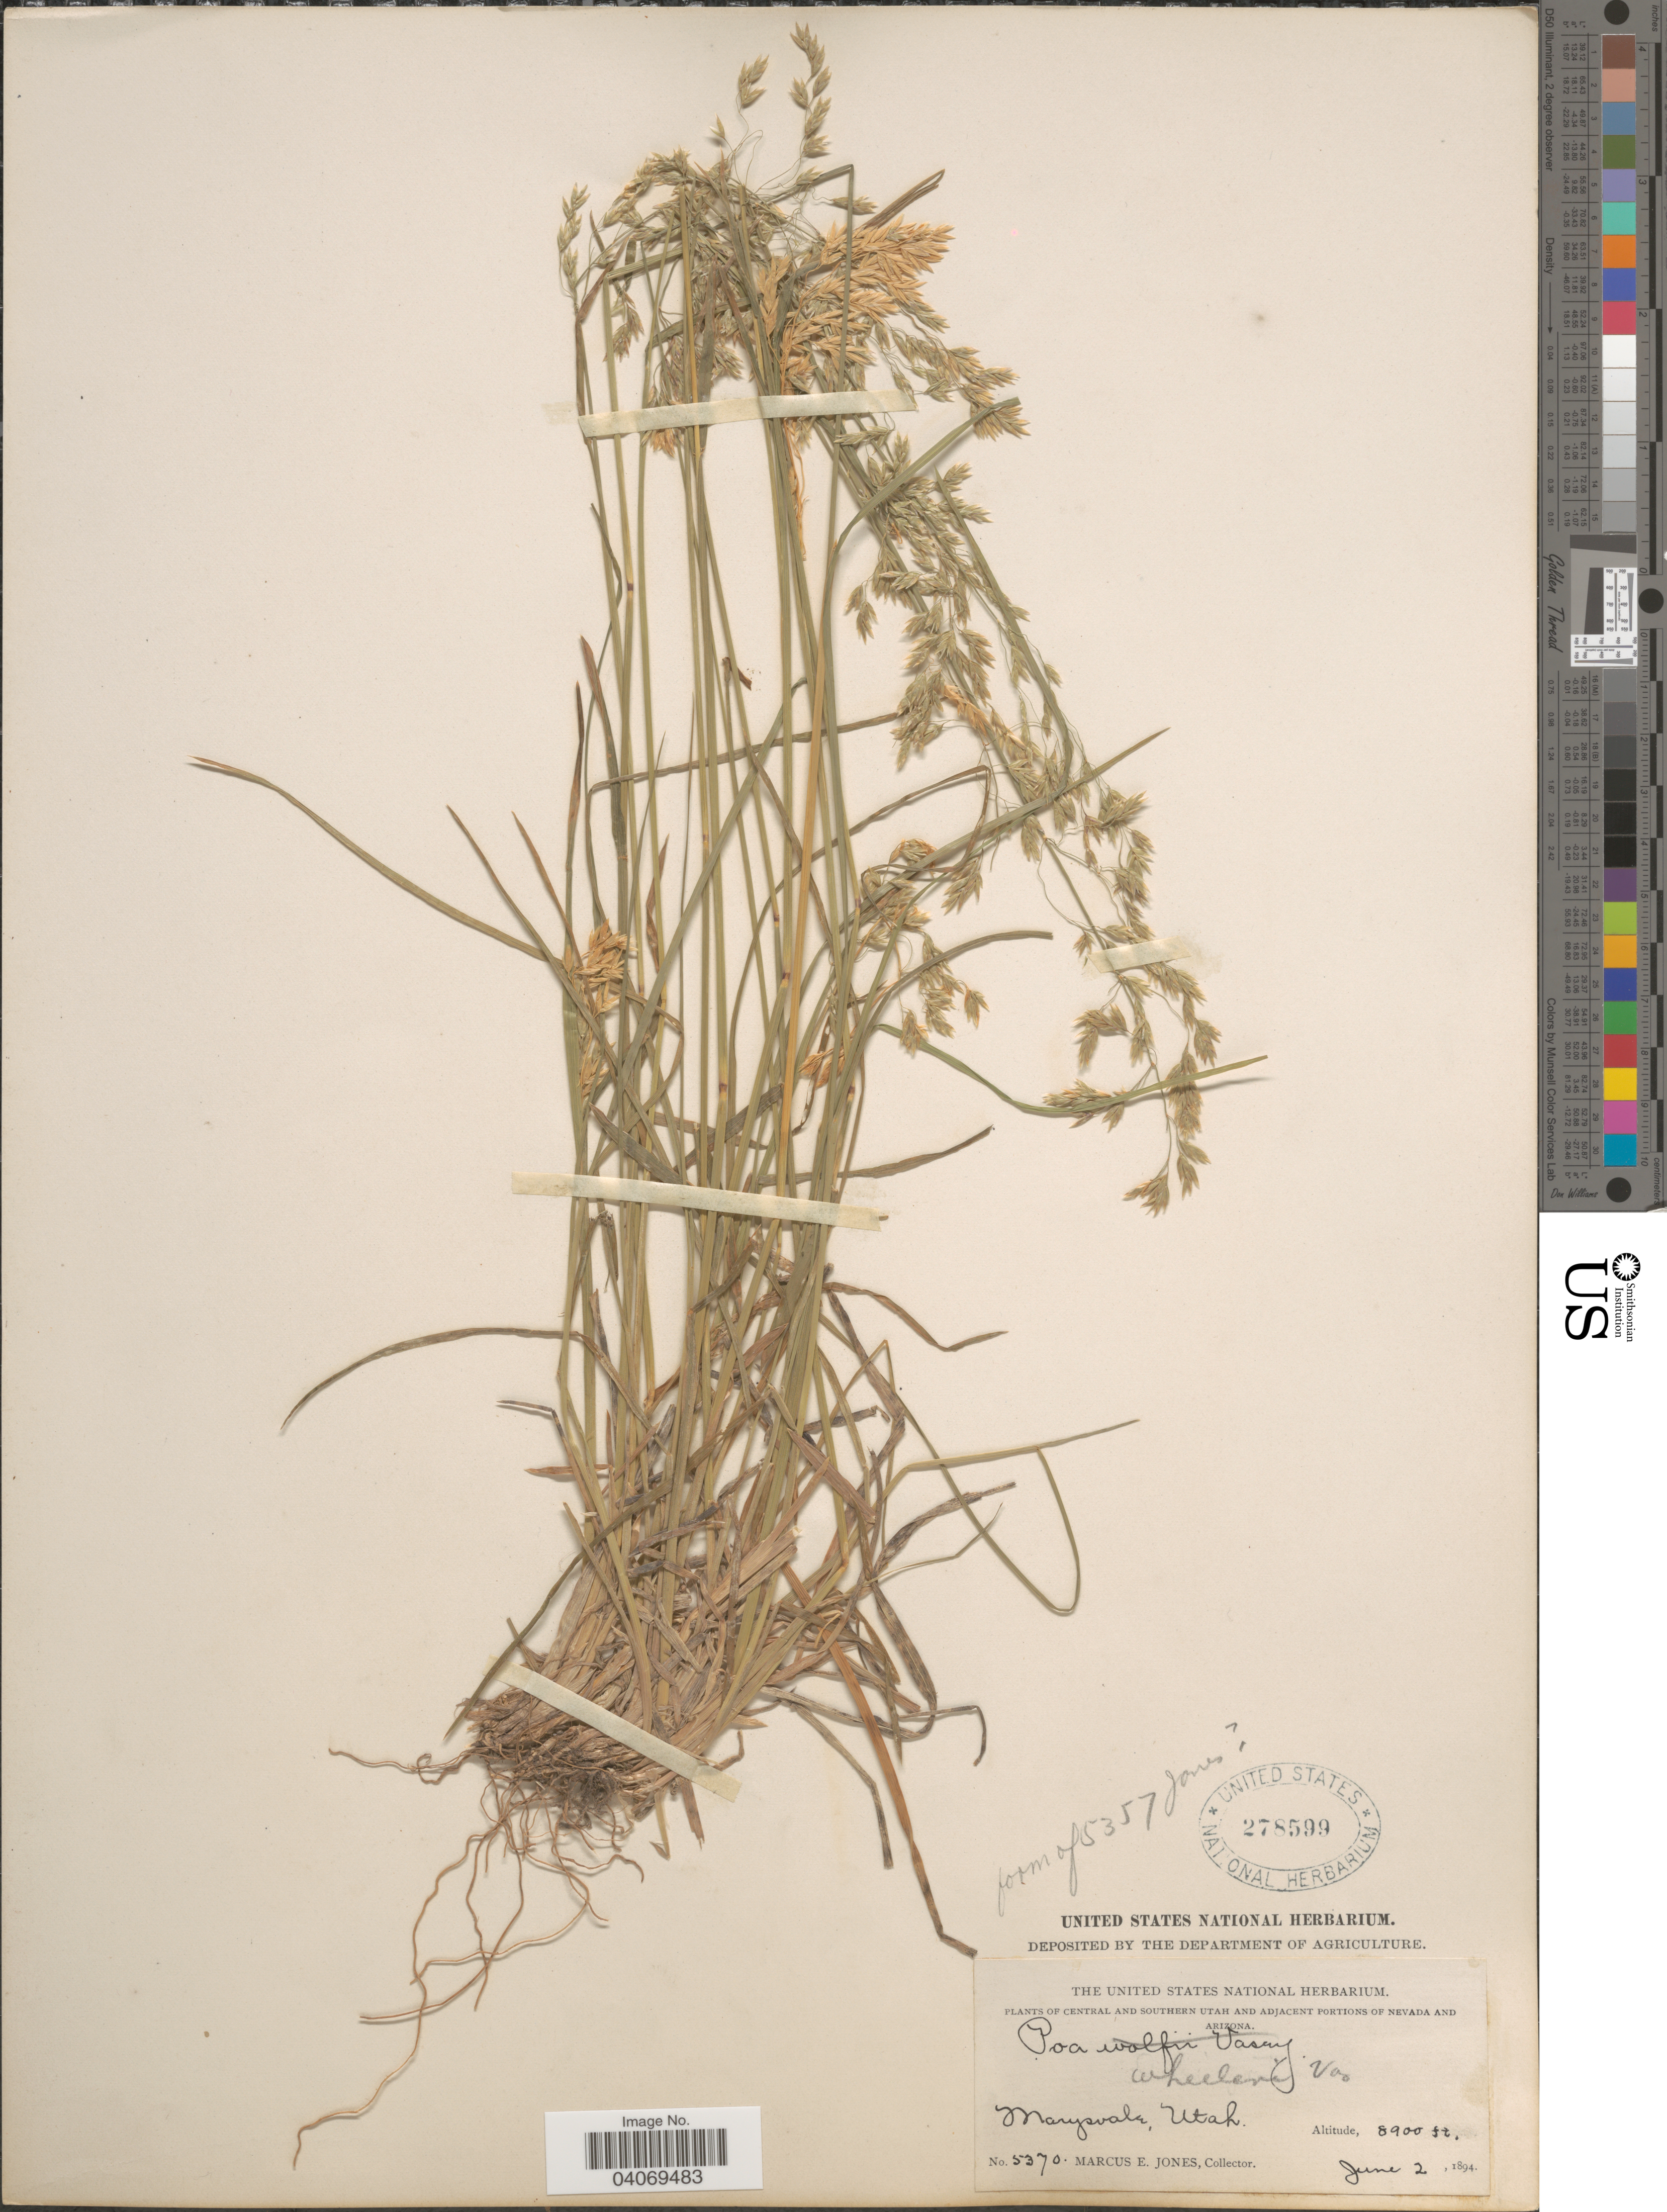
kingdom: Plantae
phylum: Tracheophyta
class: Liliopsida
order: Poales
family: Poaceae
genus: Poa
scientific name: Poa wheeleri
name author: Vasey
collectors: M. E. Jones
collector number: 5370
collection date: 1894-06-02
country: United States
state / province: Utah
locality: Central and Southern Utah. Marysvale.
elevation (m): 2713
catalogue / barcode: US 278599